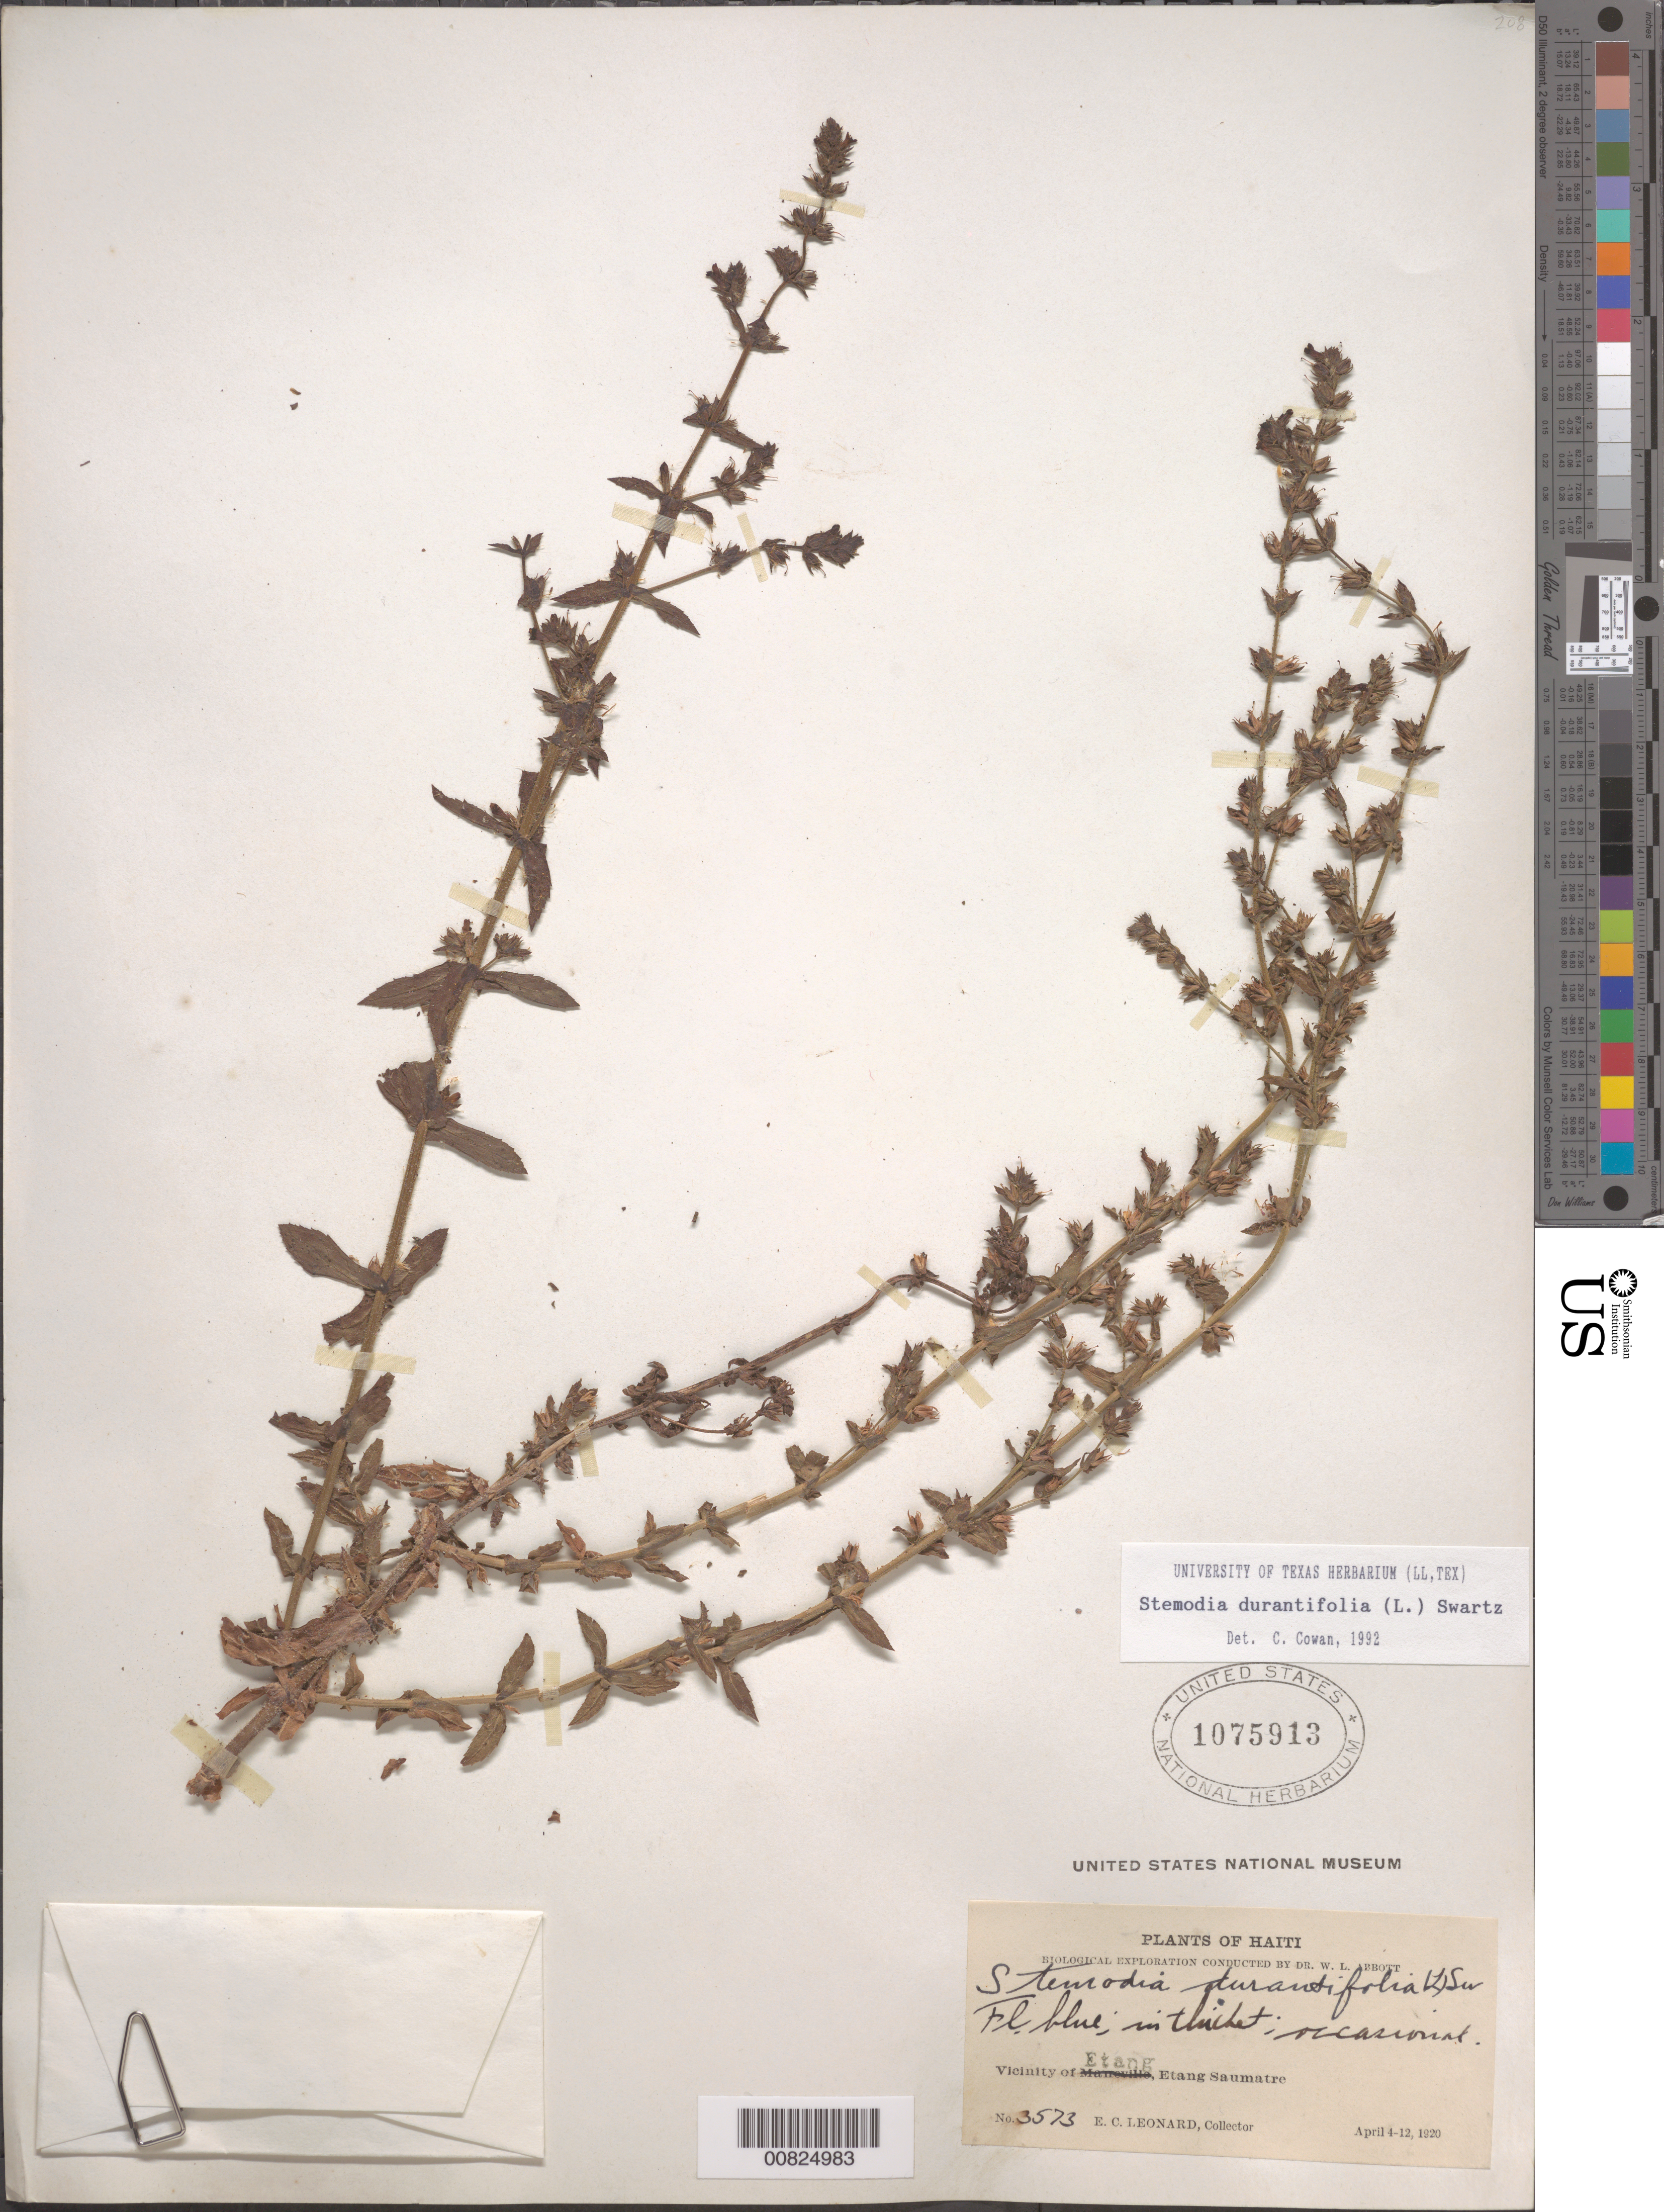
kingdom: Plantae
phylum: Tracheophyta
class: Magnoliopsida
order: Lamiales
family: Plantaginaceae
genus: Stemodia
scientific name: Stemodia durantifolia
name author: (L.) Sw.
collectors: E. C. Leonard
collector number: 3573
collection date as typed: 04 Apr 1920 to 12 Apr 1920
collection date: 1920-04-04/1920-04-12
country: Haiti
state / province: Ouest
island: Hispaniola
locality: Vicinity of Etang, Etang Saumatre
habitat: In thicket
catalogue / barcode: US 1075913